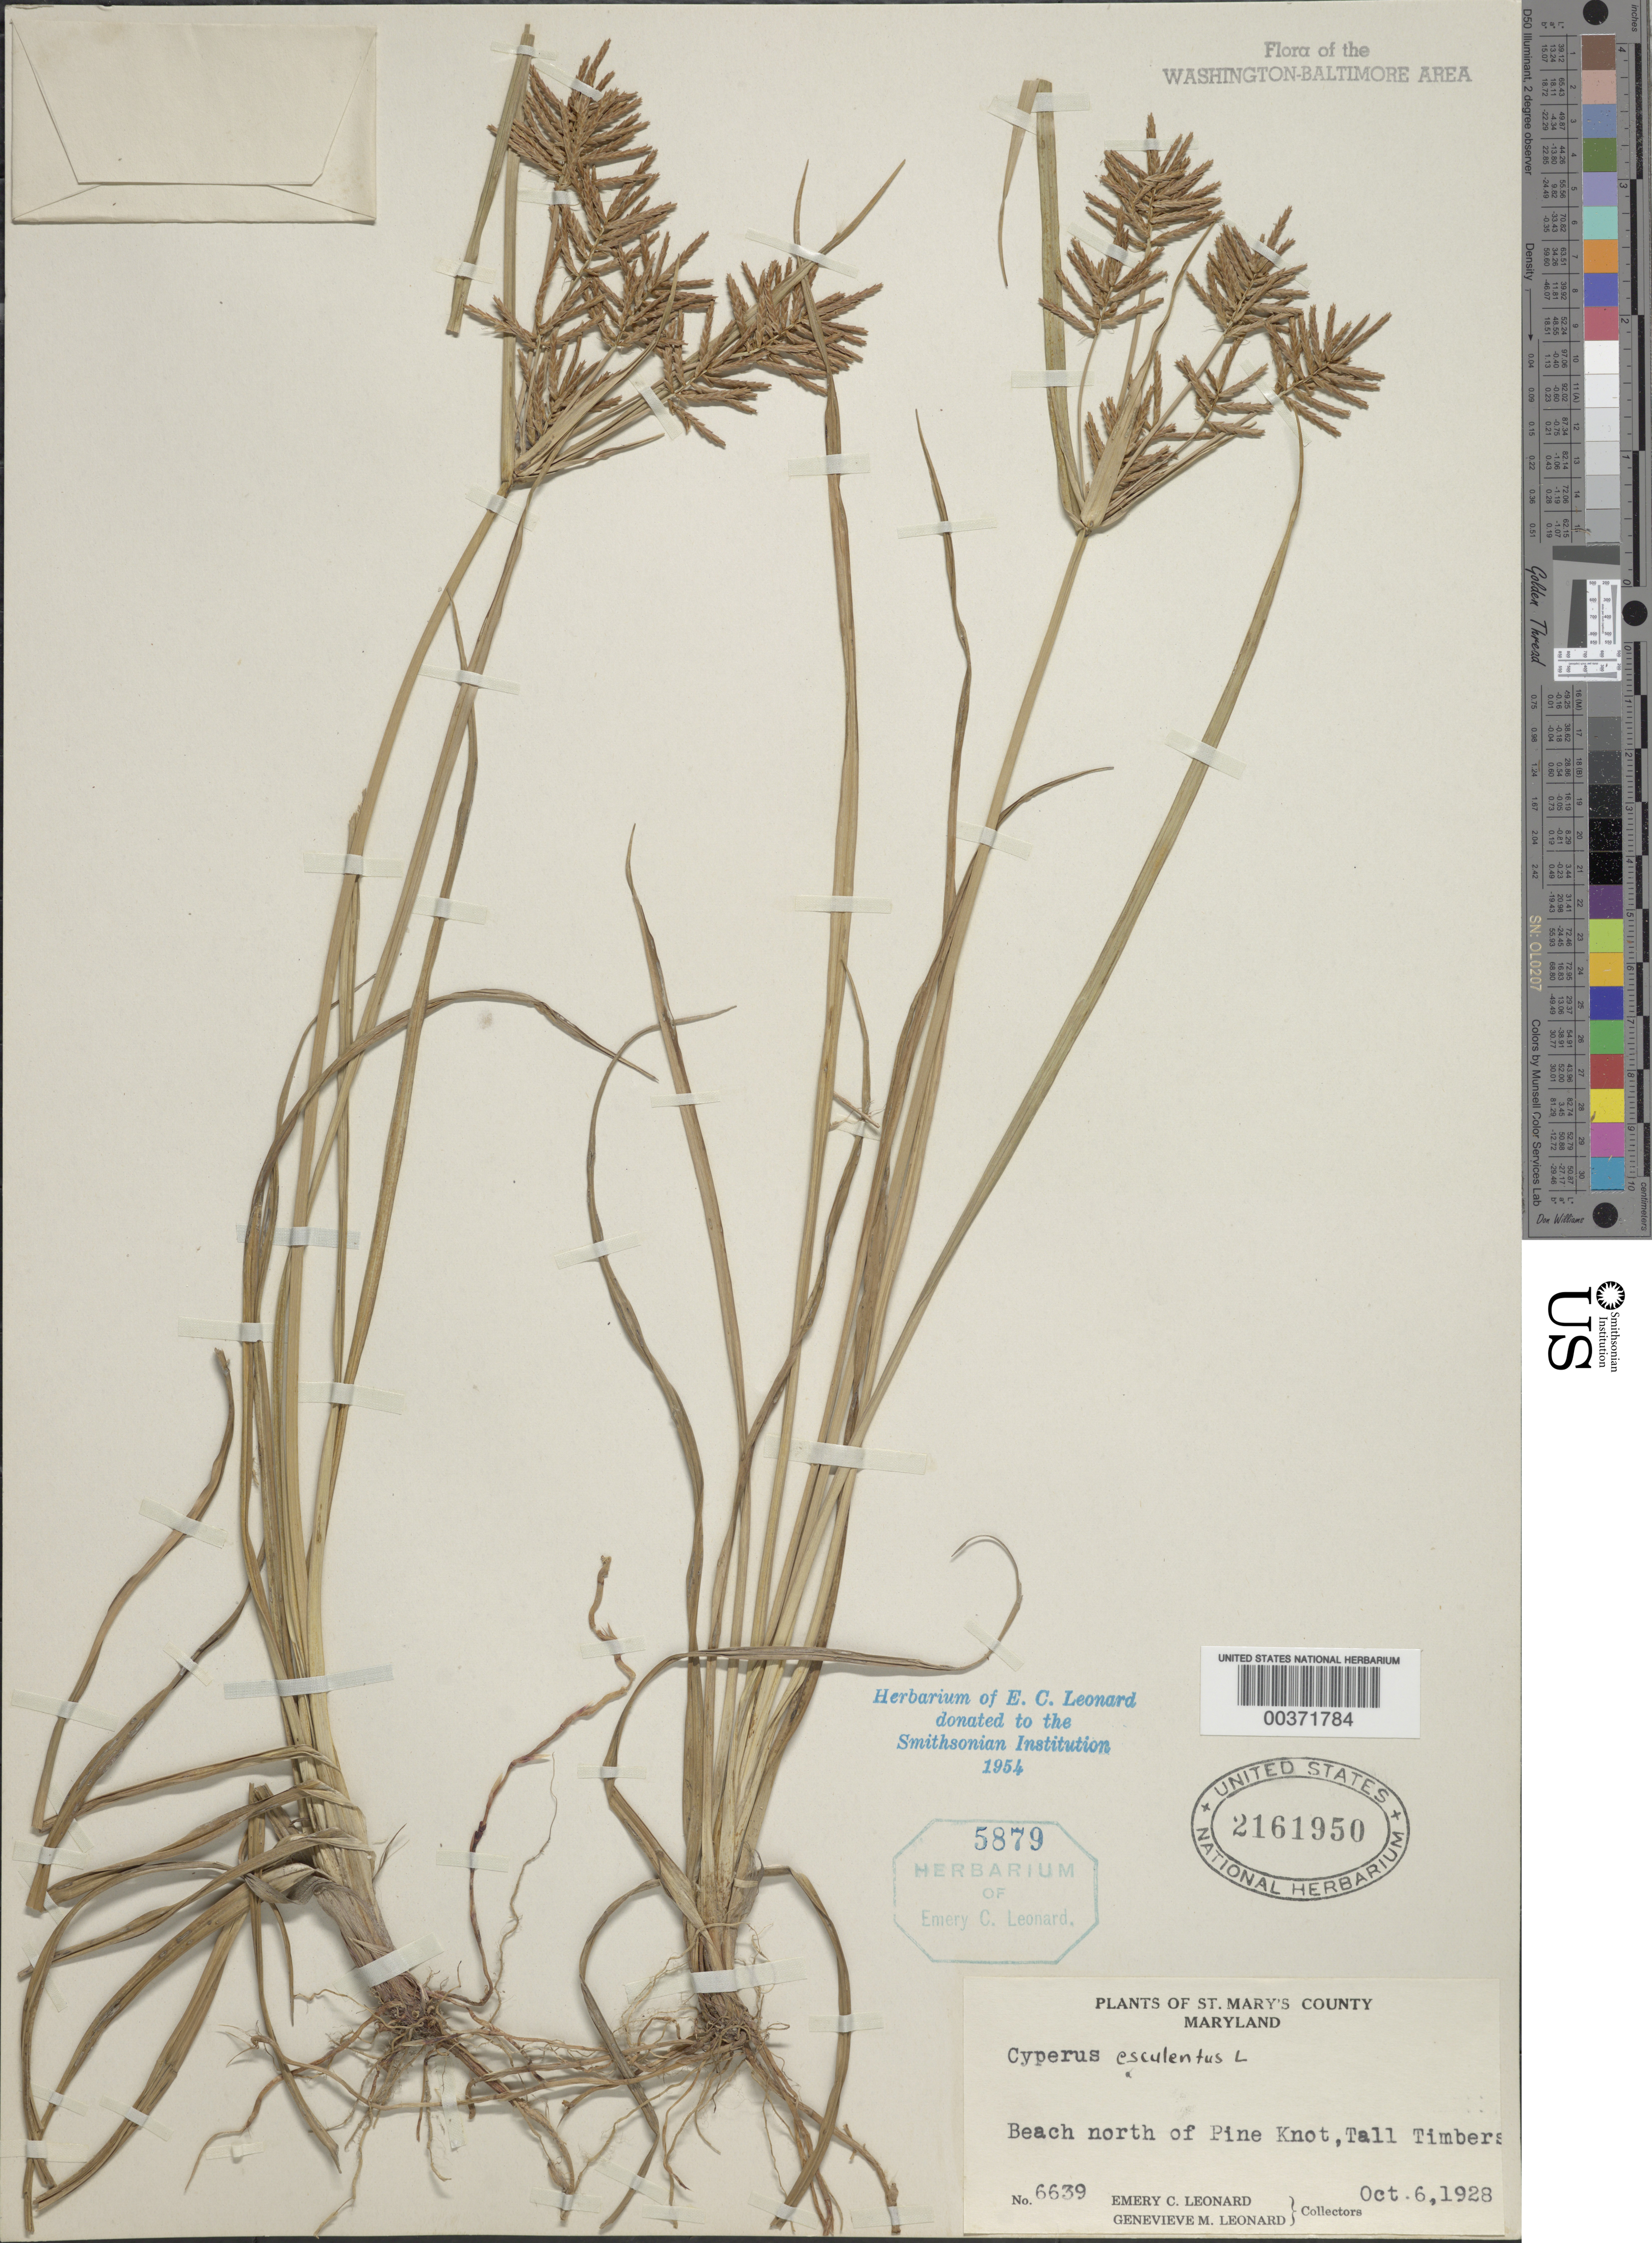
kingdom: Plantae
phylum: Tracheophyta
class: Liliopsida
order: Poales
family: Cyperaceae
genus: Cyperus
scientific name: Cyperus esculentus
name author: L.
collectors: E. C. Leonard & G. M. Leonard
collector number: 6639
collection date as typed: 06 Oct 1928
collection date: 1928-10-06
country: United States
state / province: Maryland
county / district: St. Mary's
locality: North of Pine Knot, Tall Timbers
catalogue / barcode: US 2161950